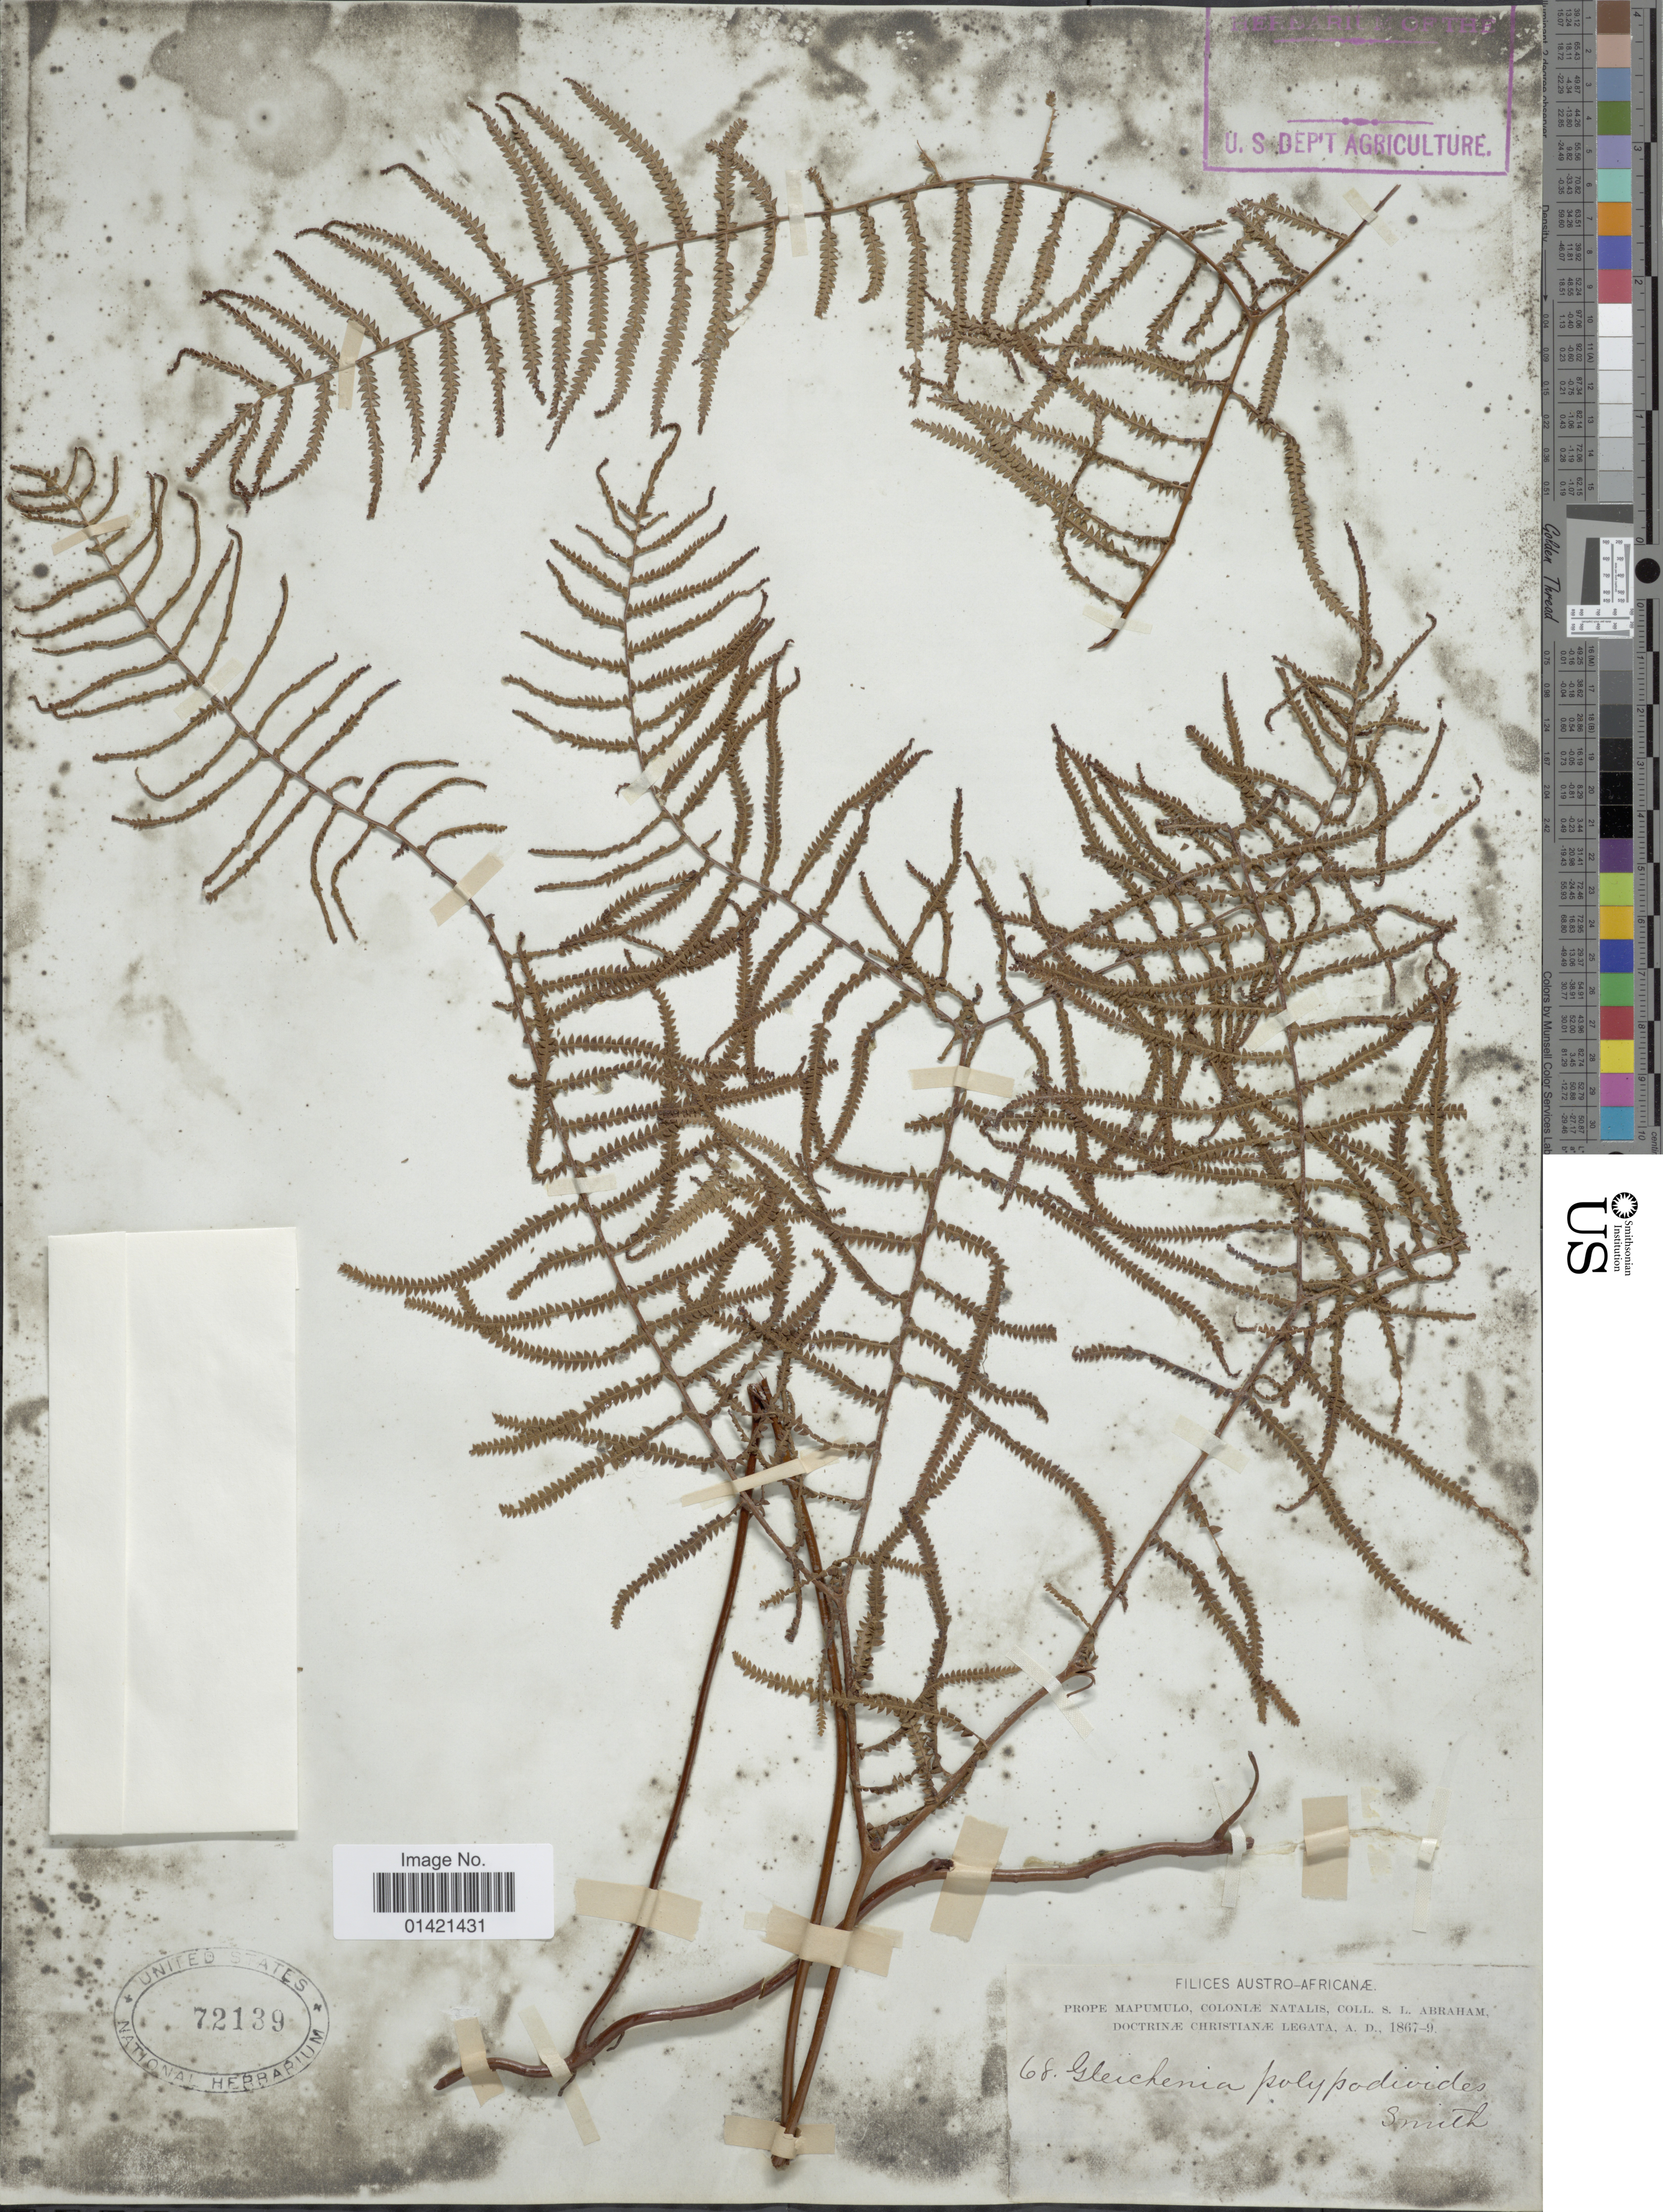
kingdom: Plantae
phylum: Tracheophyta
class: Polypodiopsida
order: Gleicheniales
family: Gleicheniaceae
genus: Gleichenia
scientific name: Gleichenia polypodioides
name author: (L.) Sm.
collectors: S. Abraham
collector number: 68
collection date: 1867/1869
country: South Africa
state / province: KwaZulu-Natal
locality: Austro-Africanae. Prope Mapumulo, Coloniae Natalis.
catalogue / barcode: US 72139